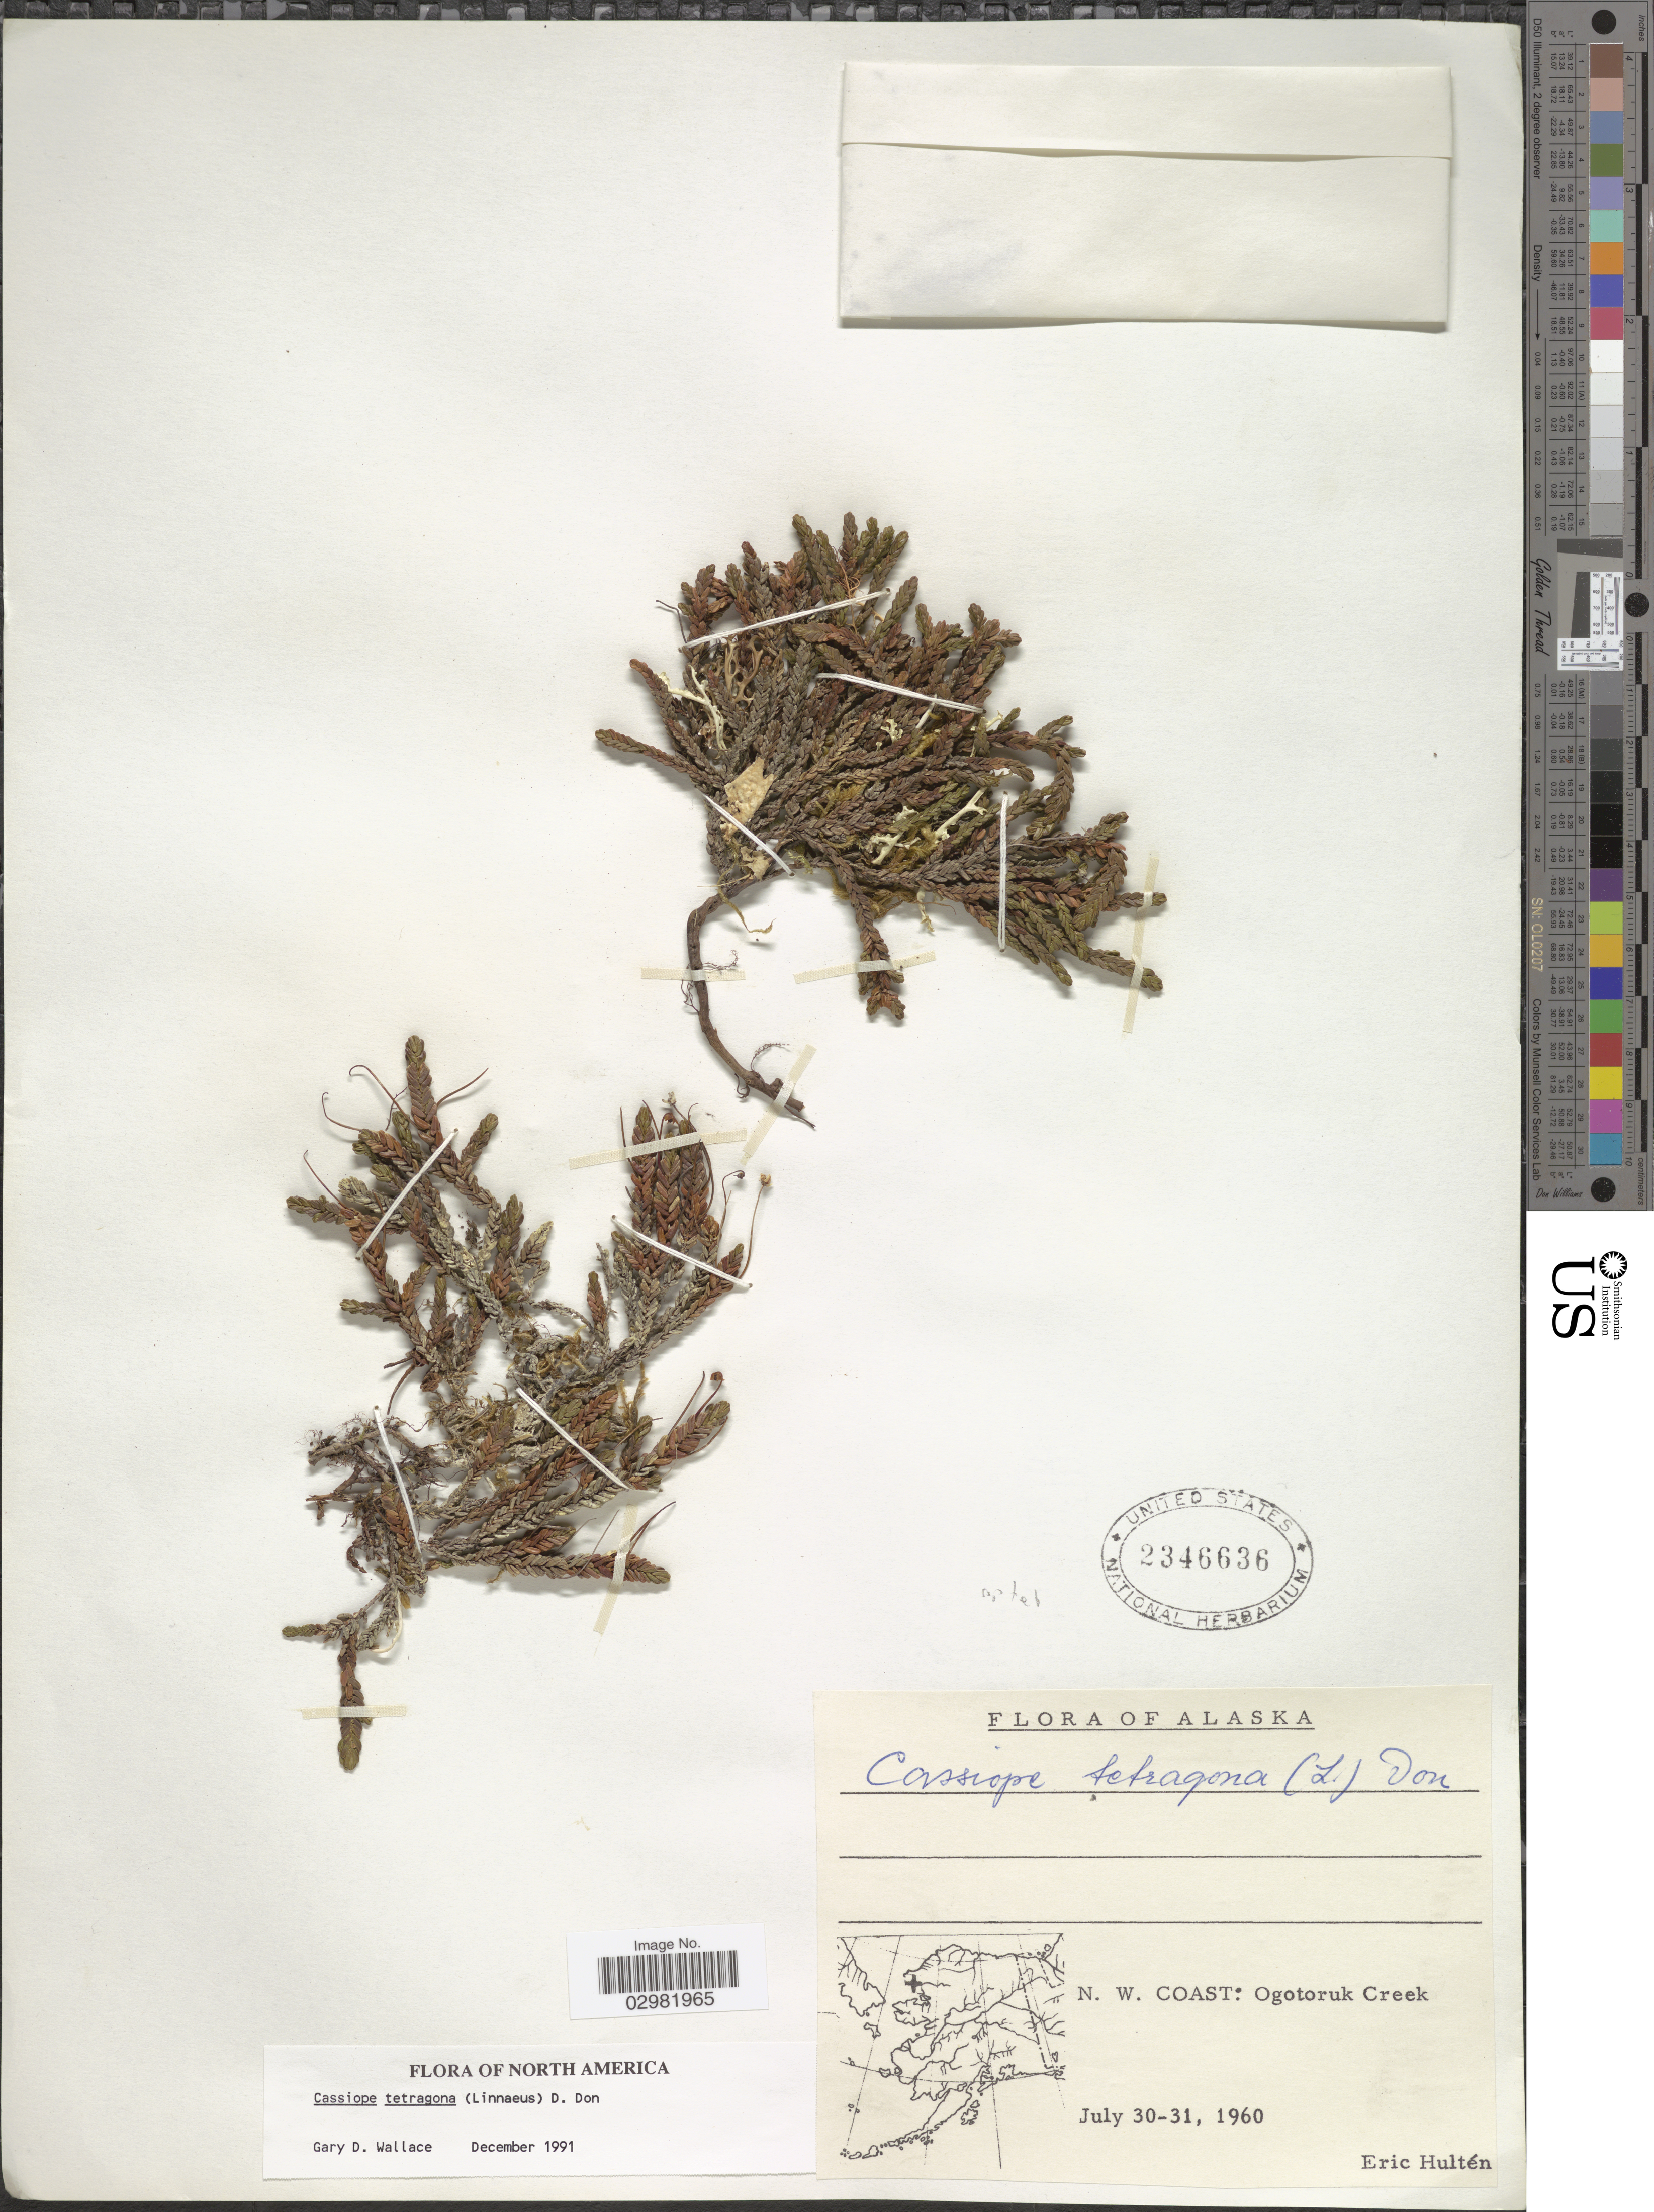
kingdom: Plantae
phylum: Tracheophyta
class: Magnoliopsida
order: Ericales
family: Ericaceae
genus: Cassiope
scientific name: Cassiope tetragona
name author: (L.) D. Don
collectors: E. G. Hultén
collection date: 1960-07-30/1960-07-31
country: United States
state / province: Alaska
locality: N.W. Coast: Ogotoruk Creek.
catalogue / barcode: US 2346636